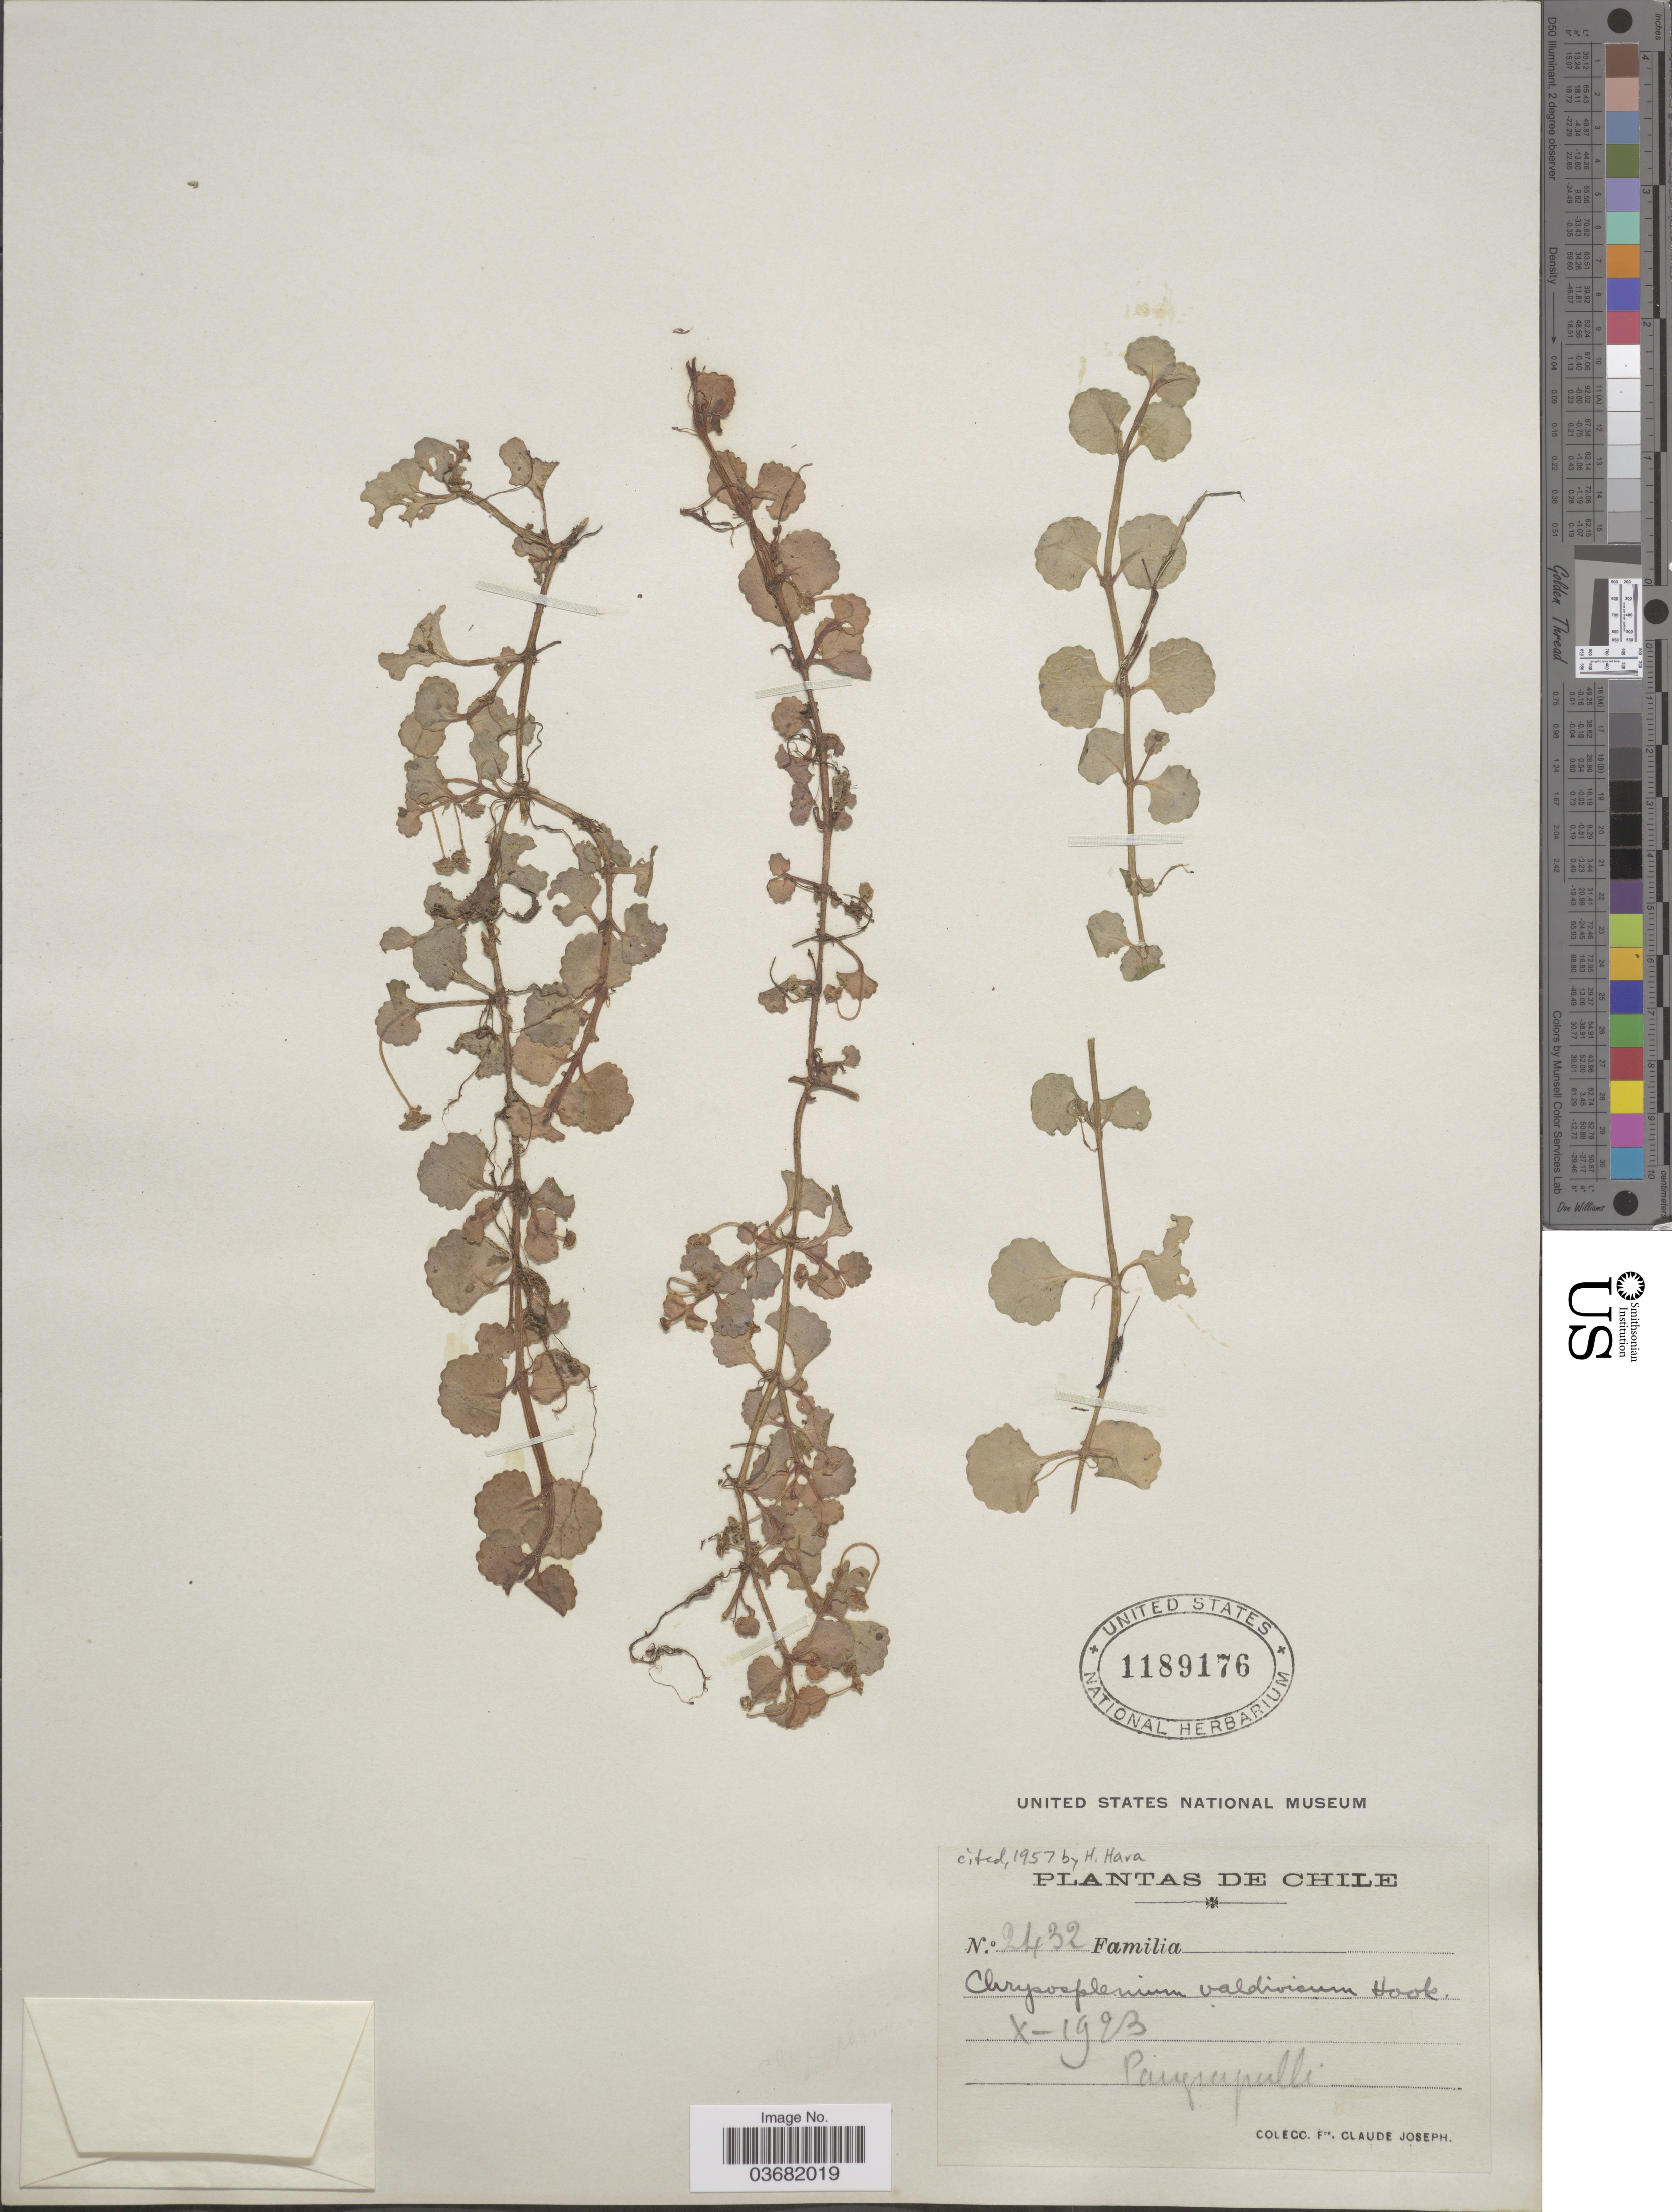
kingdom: Plantae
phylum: Tracheophyta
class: Magnoliopsida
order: Saxifragales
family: Saxifragaceae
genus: Chrysosplenium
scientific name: Chrysosplenium valdivicum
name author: Hook.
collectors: Bro. Claude-Joseph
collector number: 2432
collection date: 1923-10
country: Chile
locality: Panguipulli.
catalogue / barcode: US 1189176